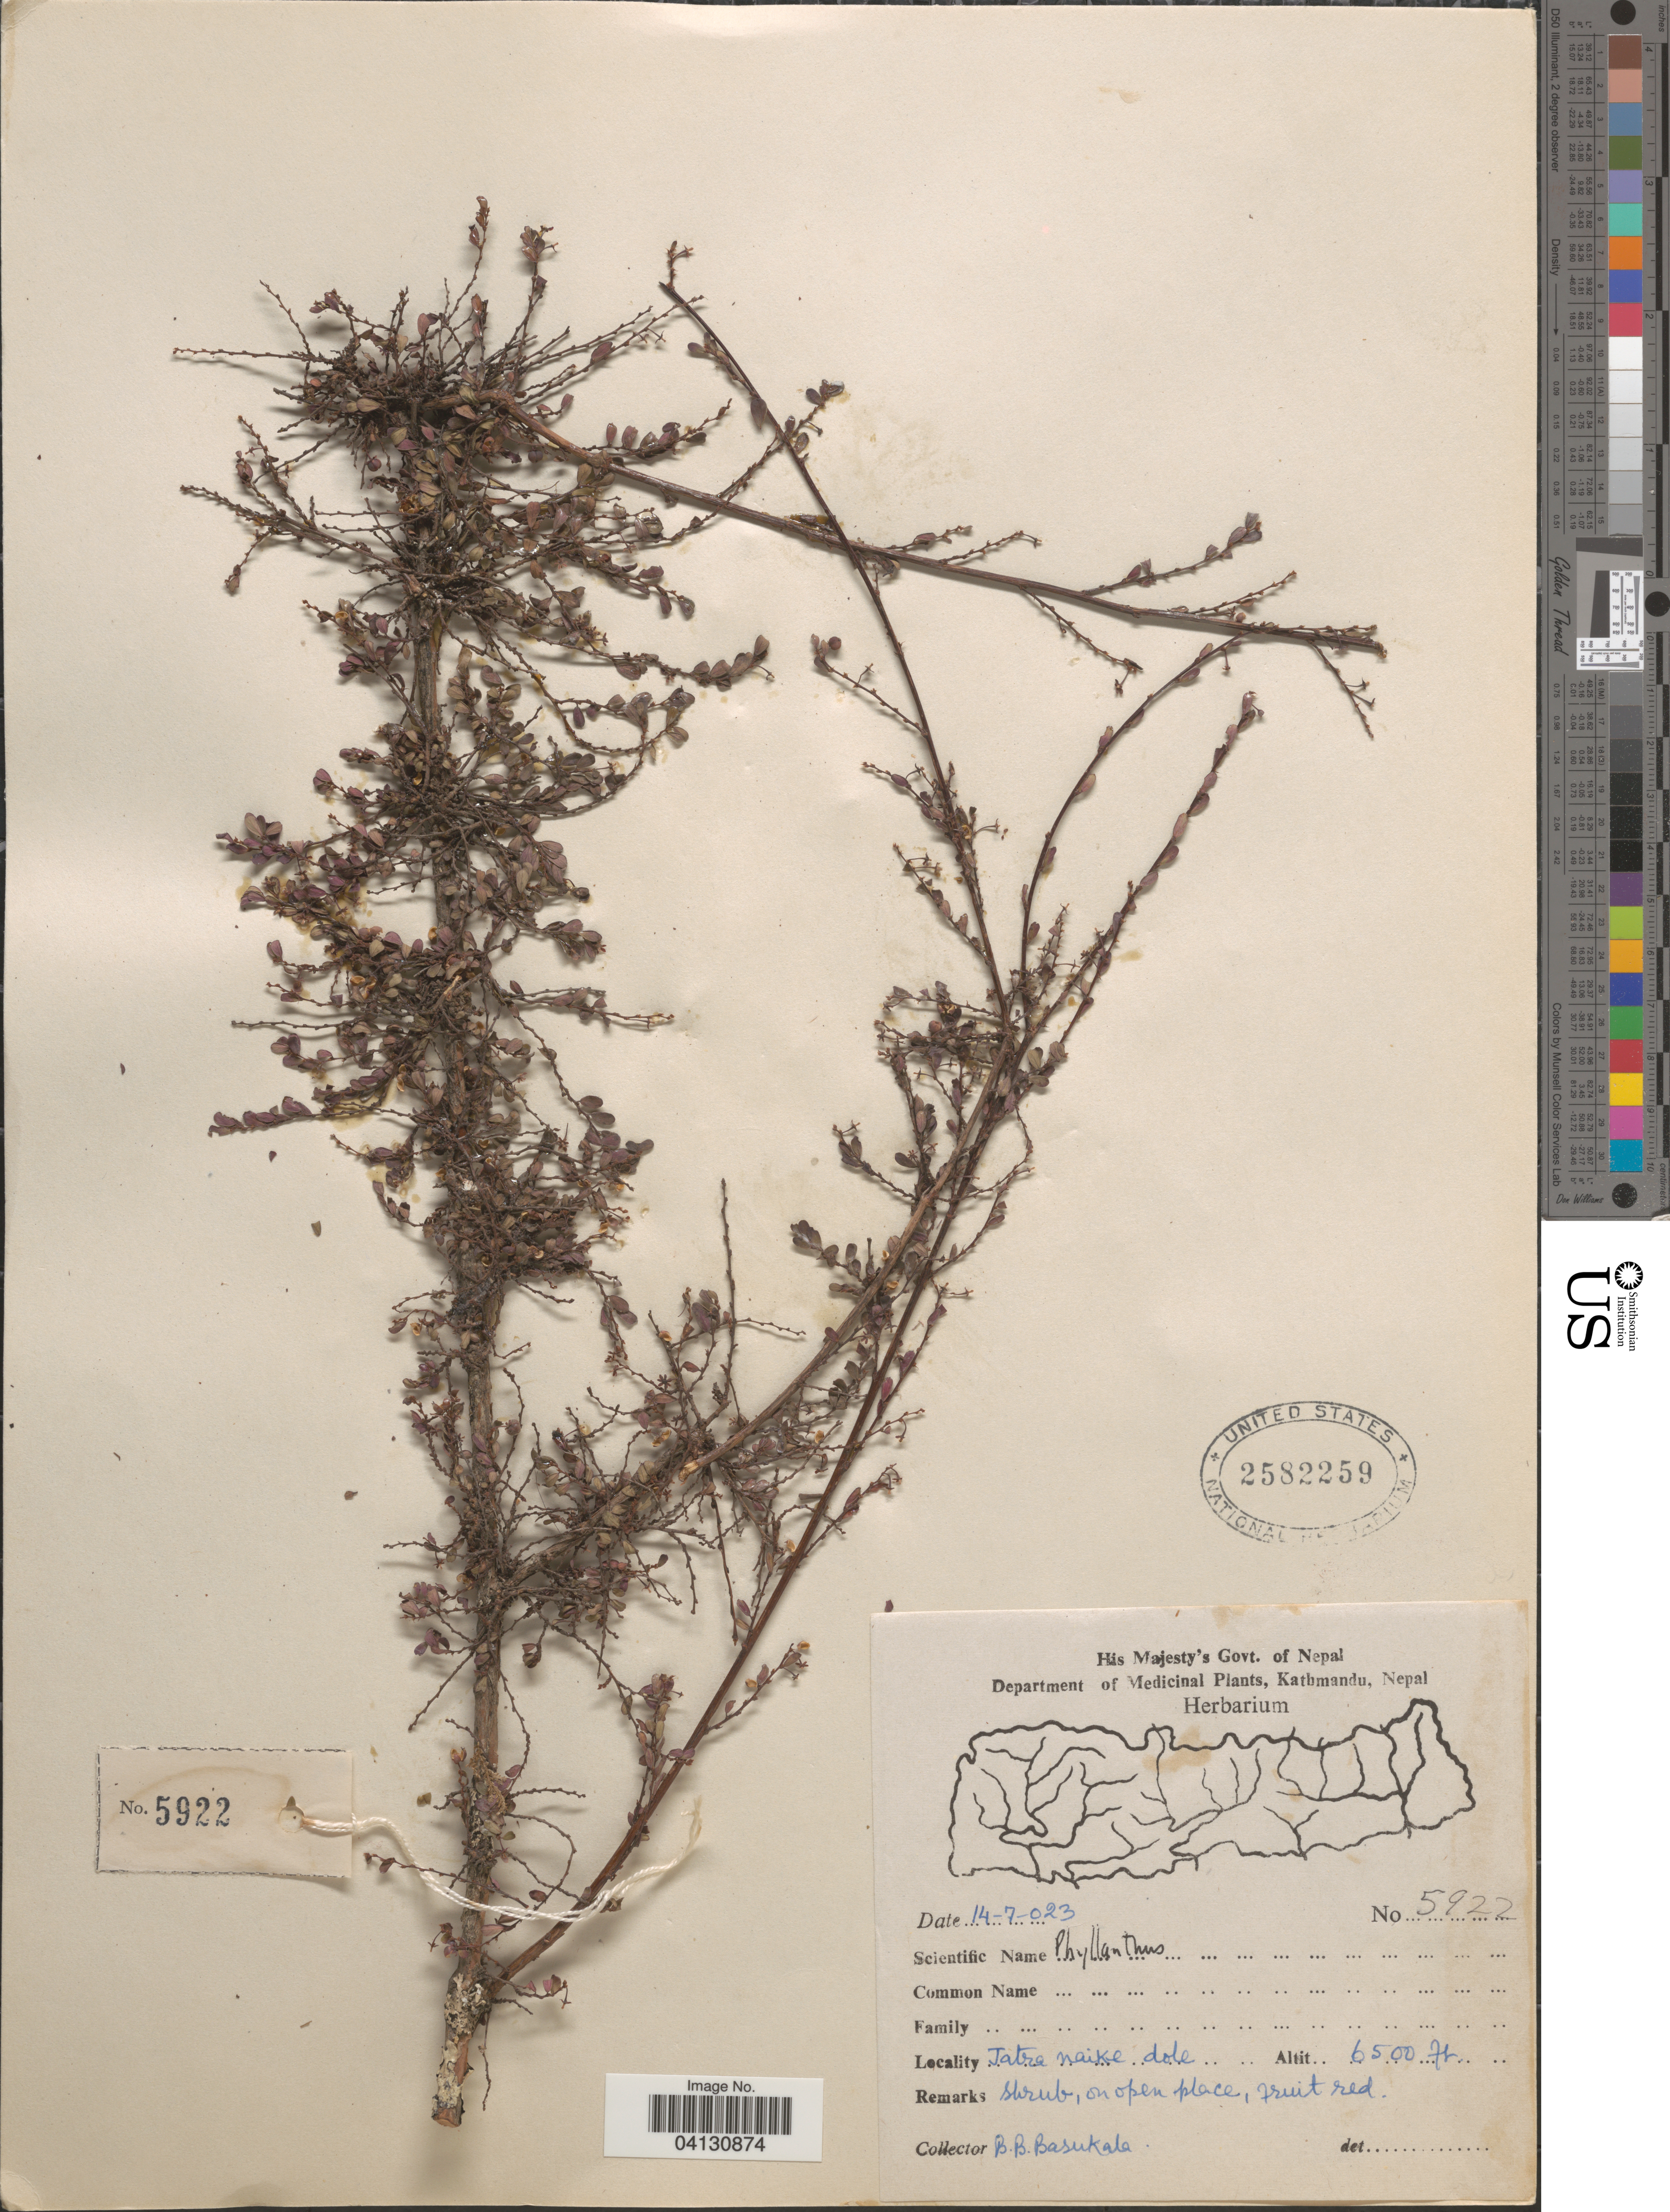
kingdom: Plantae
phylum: Tracheophyta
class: Magnoliopsida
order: Malpighiales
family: Phyllanthaceae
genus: Phyllanthus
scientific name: Phyllanthus sp.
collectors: B. Basukala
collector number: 5922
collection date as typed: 14-7-023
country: Nepal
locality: Jatra naike dole.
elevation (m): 1981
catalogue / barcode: US 2582259